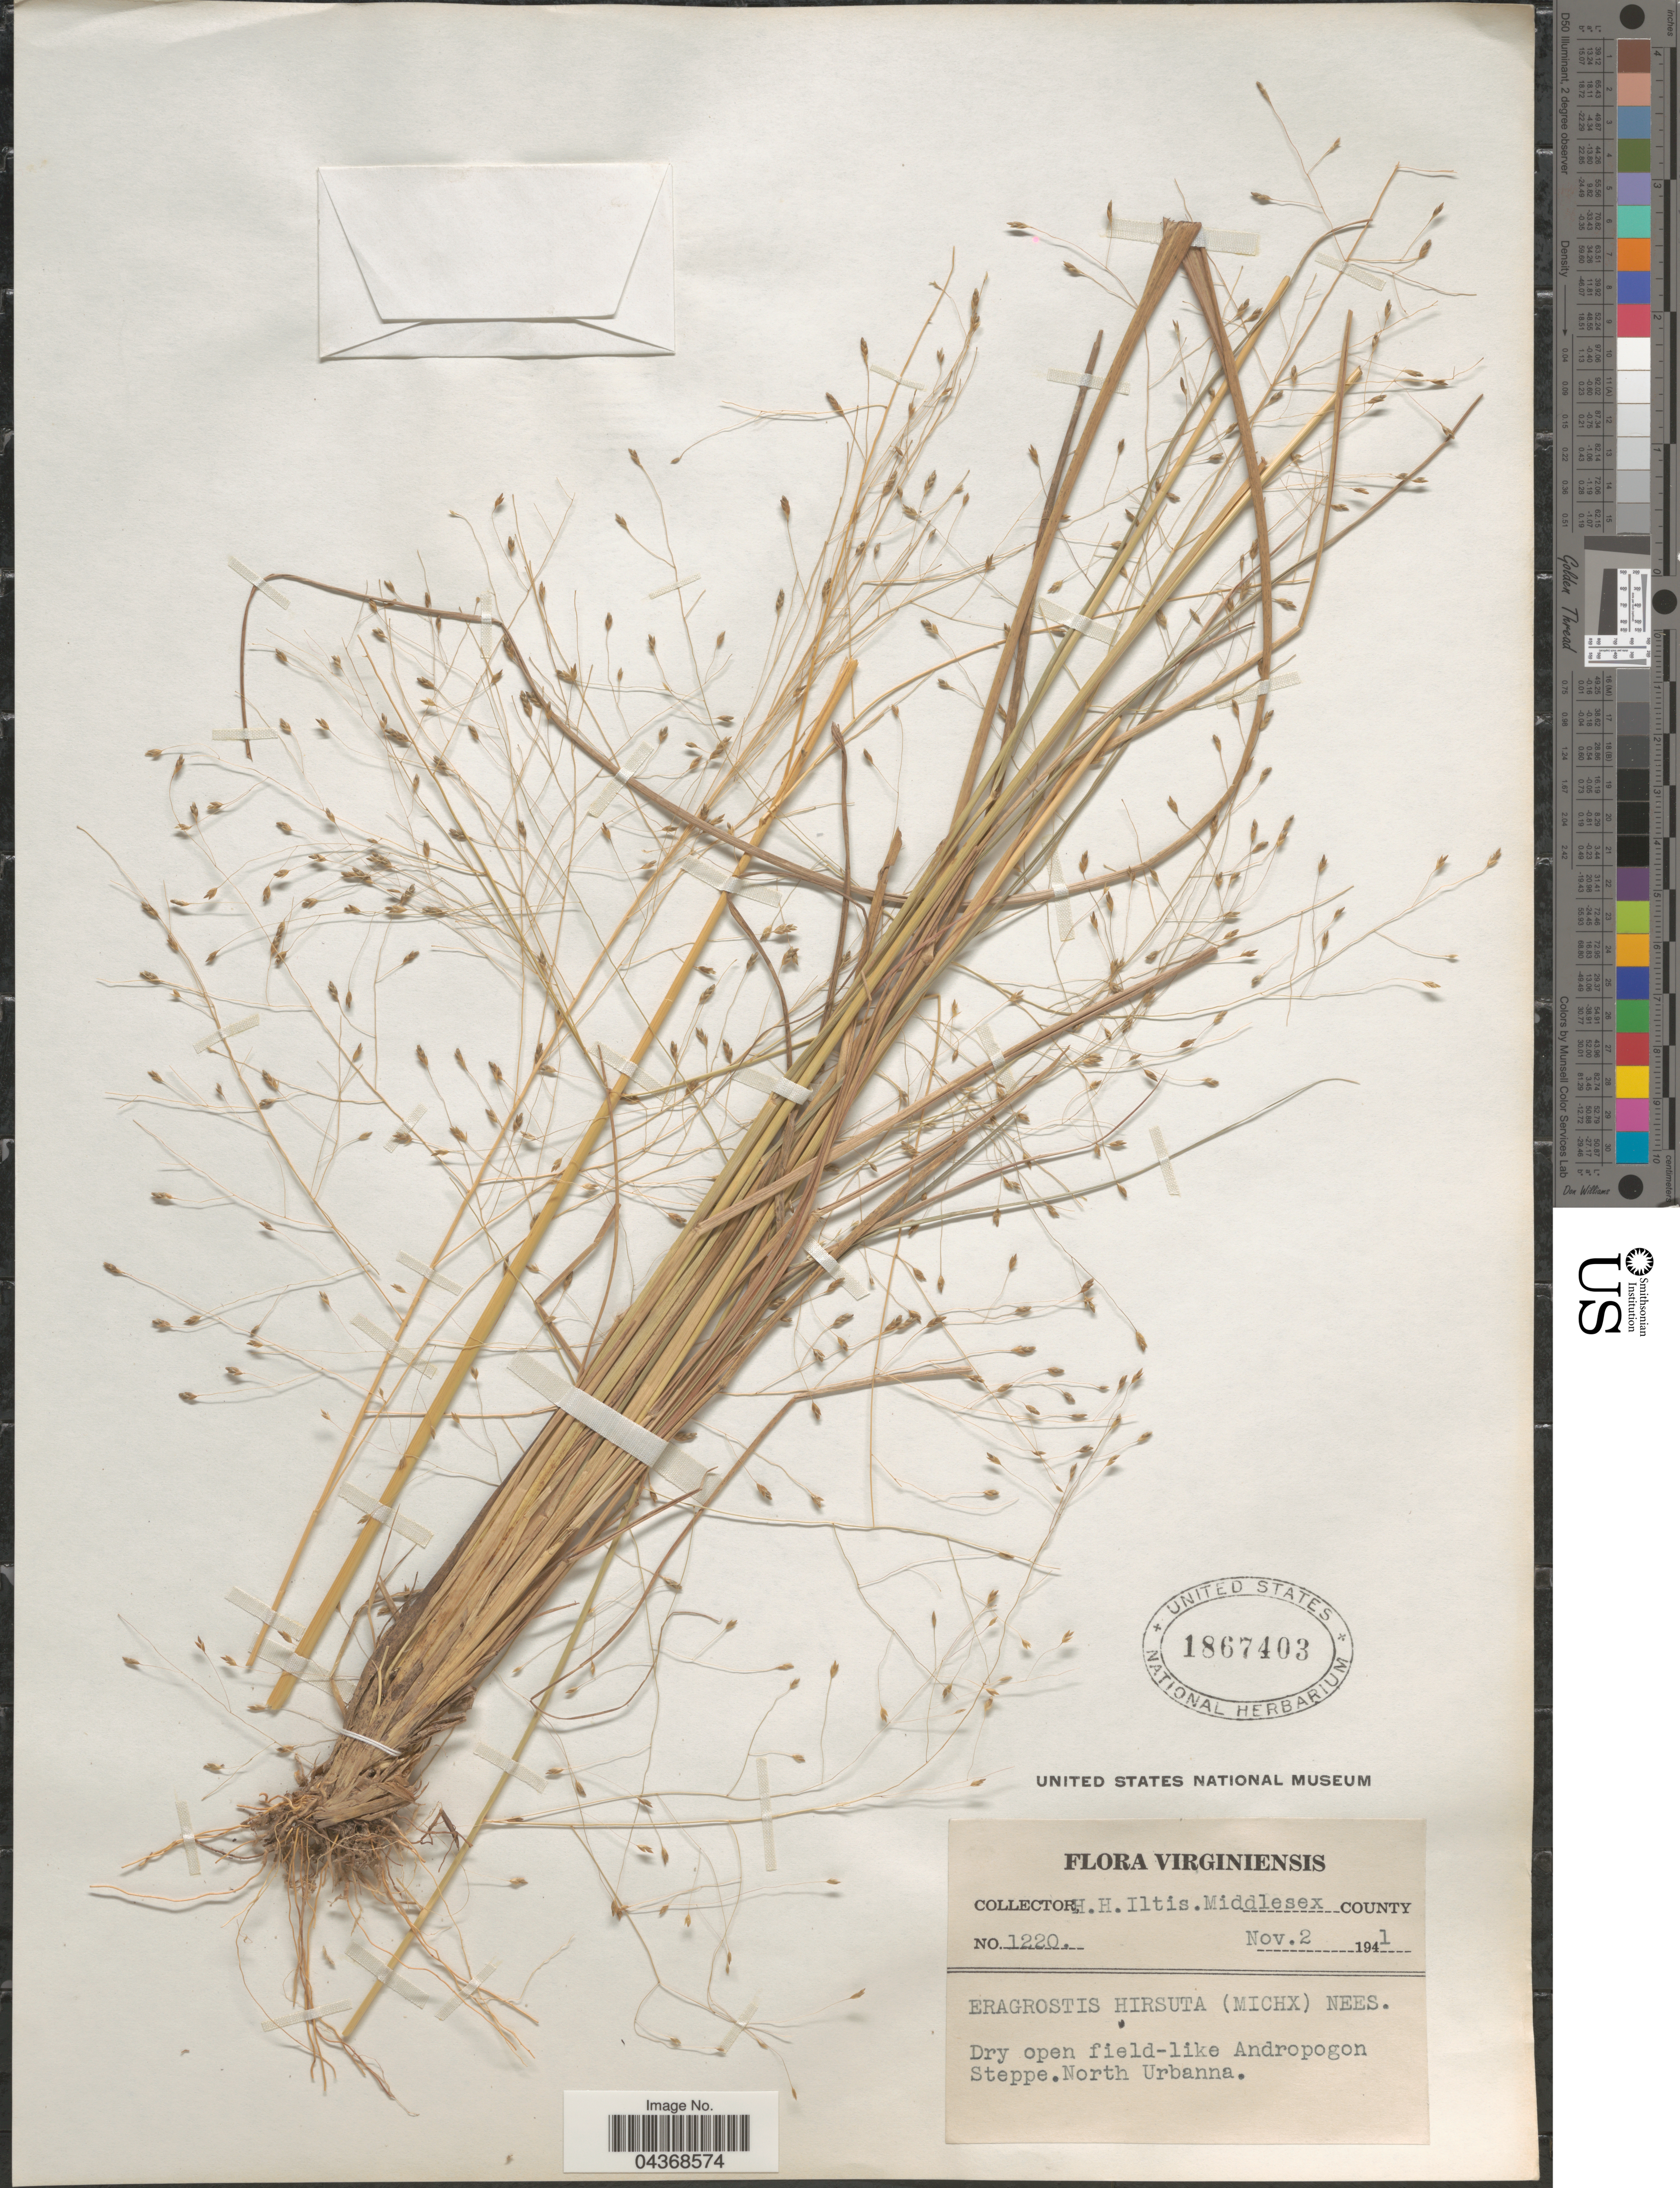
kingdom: Plantae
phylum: Tracheophyta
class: Liliopsida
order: Poales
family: Poaceae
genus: Eragrostis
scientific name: Eragrostis hirsuta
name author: (Michx.) Nees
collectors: H. H. Iltis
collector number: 1220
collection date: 1941-11-02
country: United States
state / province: Virginia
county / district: Middlesex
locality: Middlesex County. North Urbanna.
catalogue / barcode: US 1867403